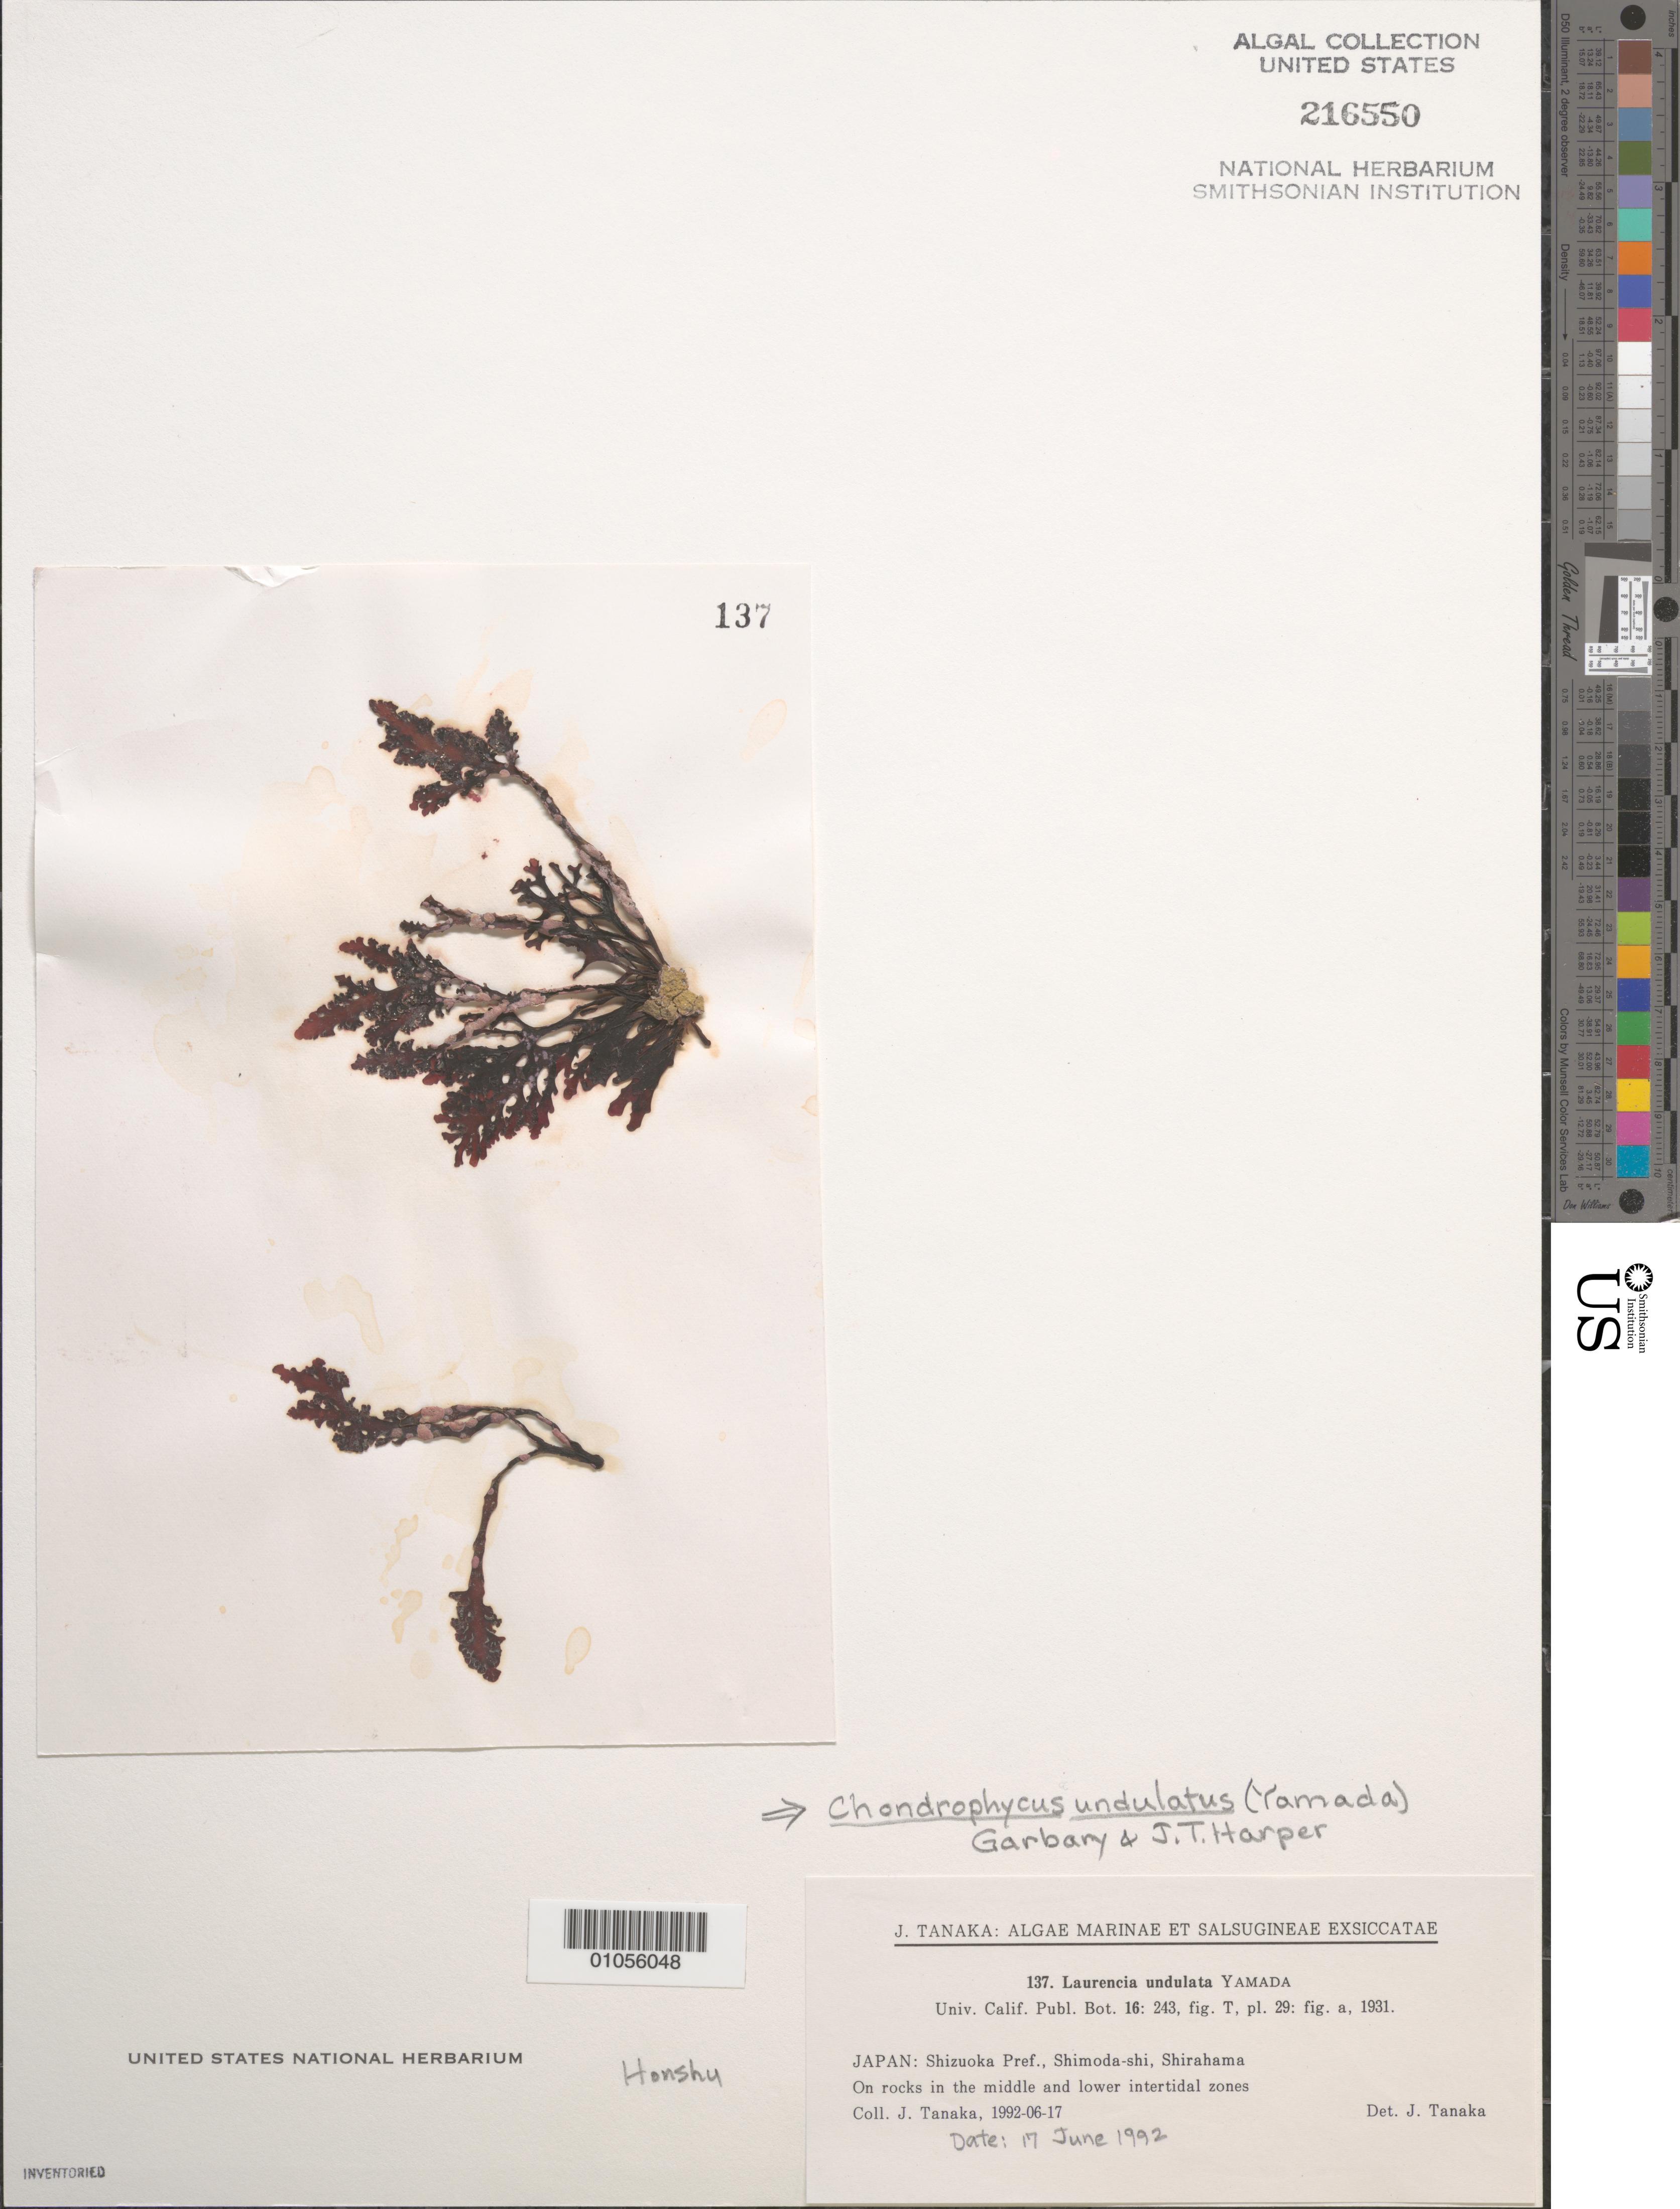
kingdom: Plantae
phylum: Rhodophyta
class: Florideophyceae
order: Ceramiales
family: Rhodomelaceae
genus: Chondrophycus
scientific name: Chondrophycus undulatus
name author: (Yamada) Garbary & J.T. Harper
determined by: Tanaka, J.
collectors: J. Tanaka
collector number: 137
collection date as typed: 17 Jun 1992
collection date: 1992-06-17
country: Japan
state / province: Sizuoka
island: Honshu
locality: Shimoda-shi, Shirahama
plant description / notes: Tanaka, J., Algae Marinae et Salsugineae Exsiccatae, Fasc. VI (nos. 126-150), 1993, as Laurencia undulata Yamada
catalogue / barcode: US 216550